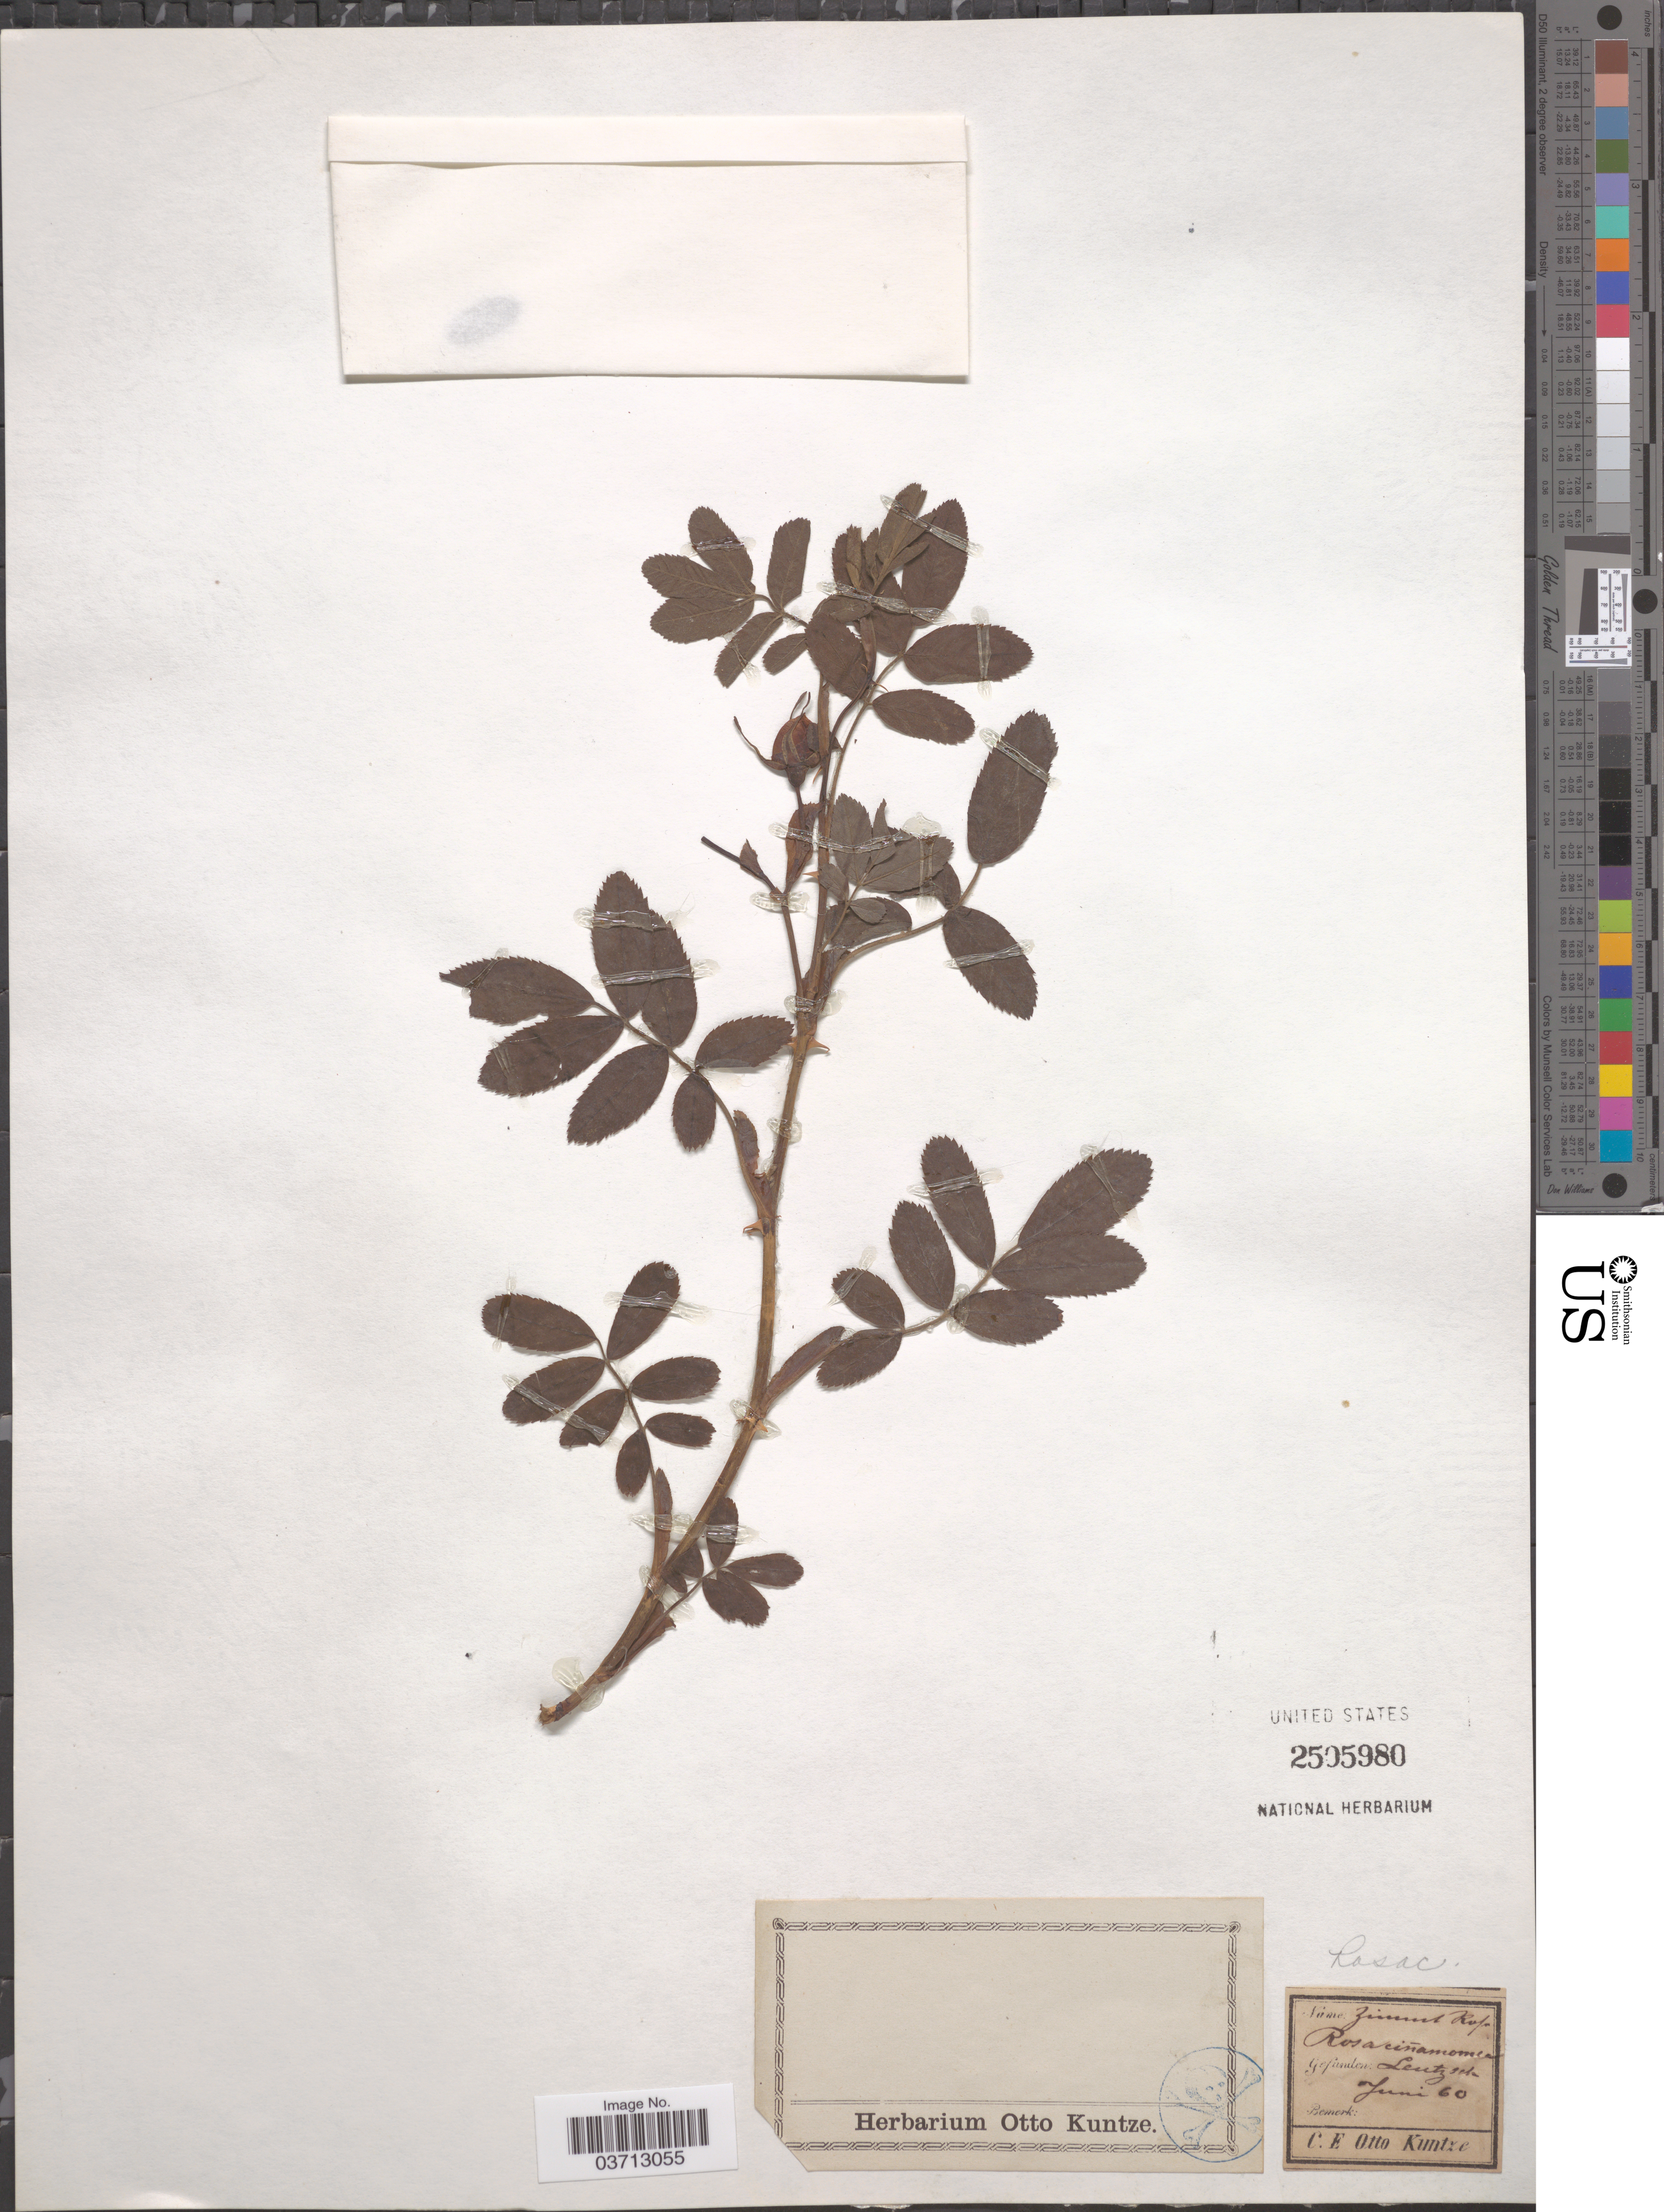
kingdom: Plantae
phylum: Tracheophyta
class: Magnoliopsida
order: Rosales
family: Rosaceae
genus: Rosa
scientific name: Rosa cinnamomea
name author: L.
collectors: C.E.O. Kuntze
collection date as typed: Transcribed d/m/y: /6/60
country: Germany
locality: Leutzsch.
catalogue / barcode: US 2505980